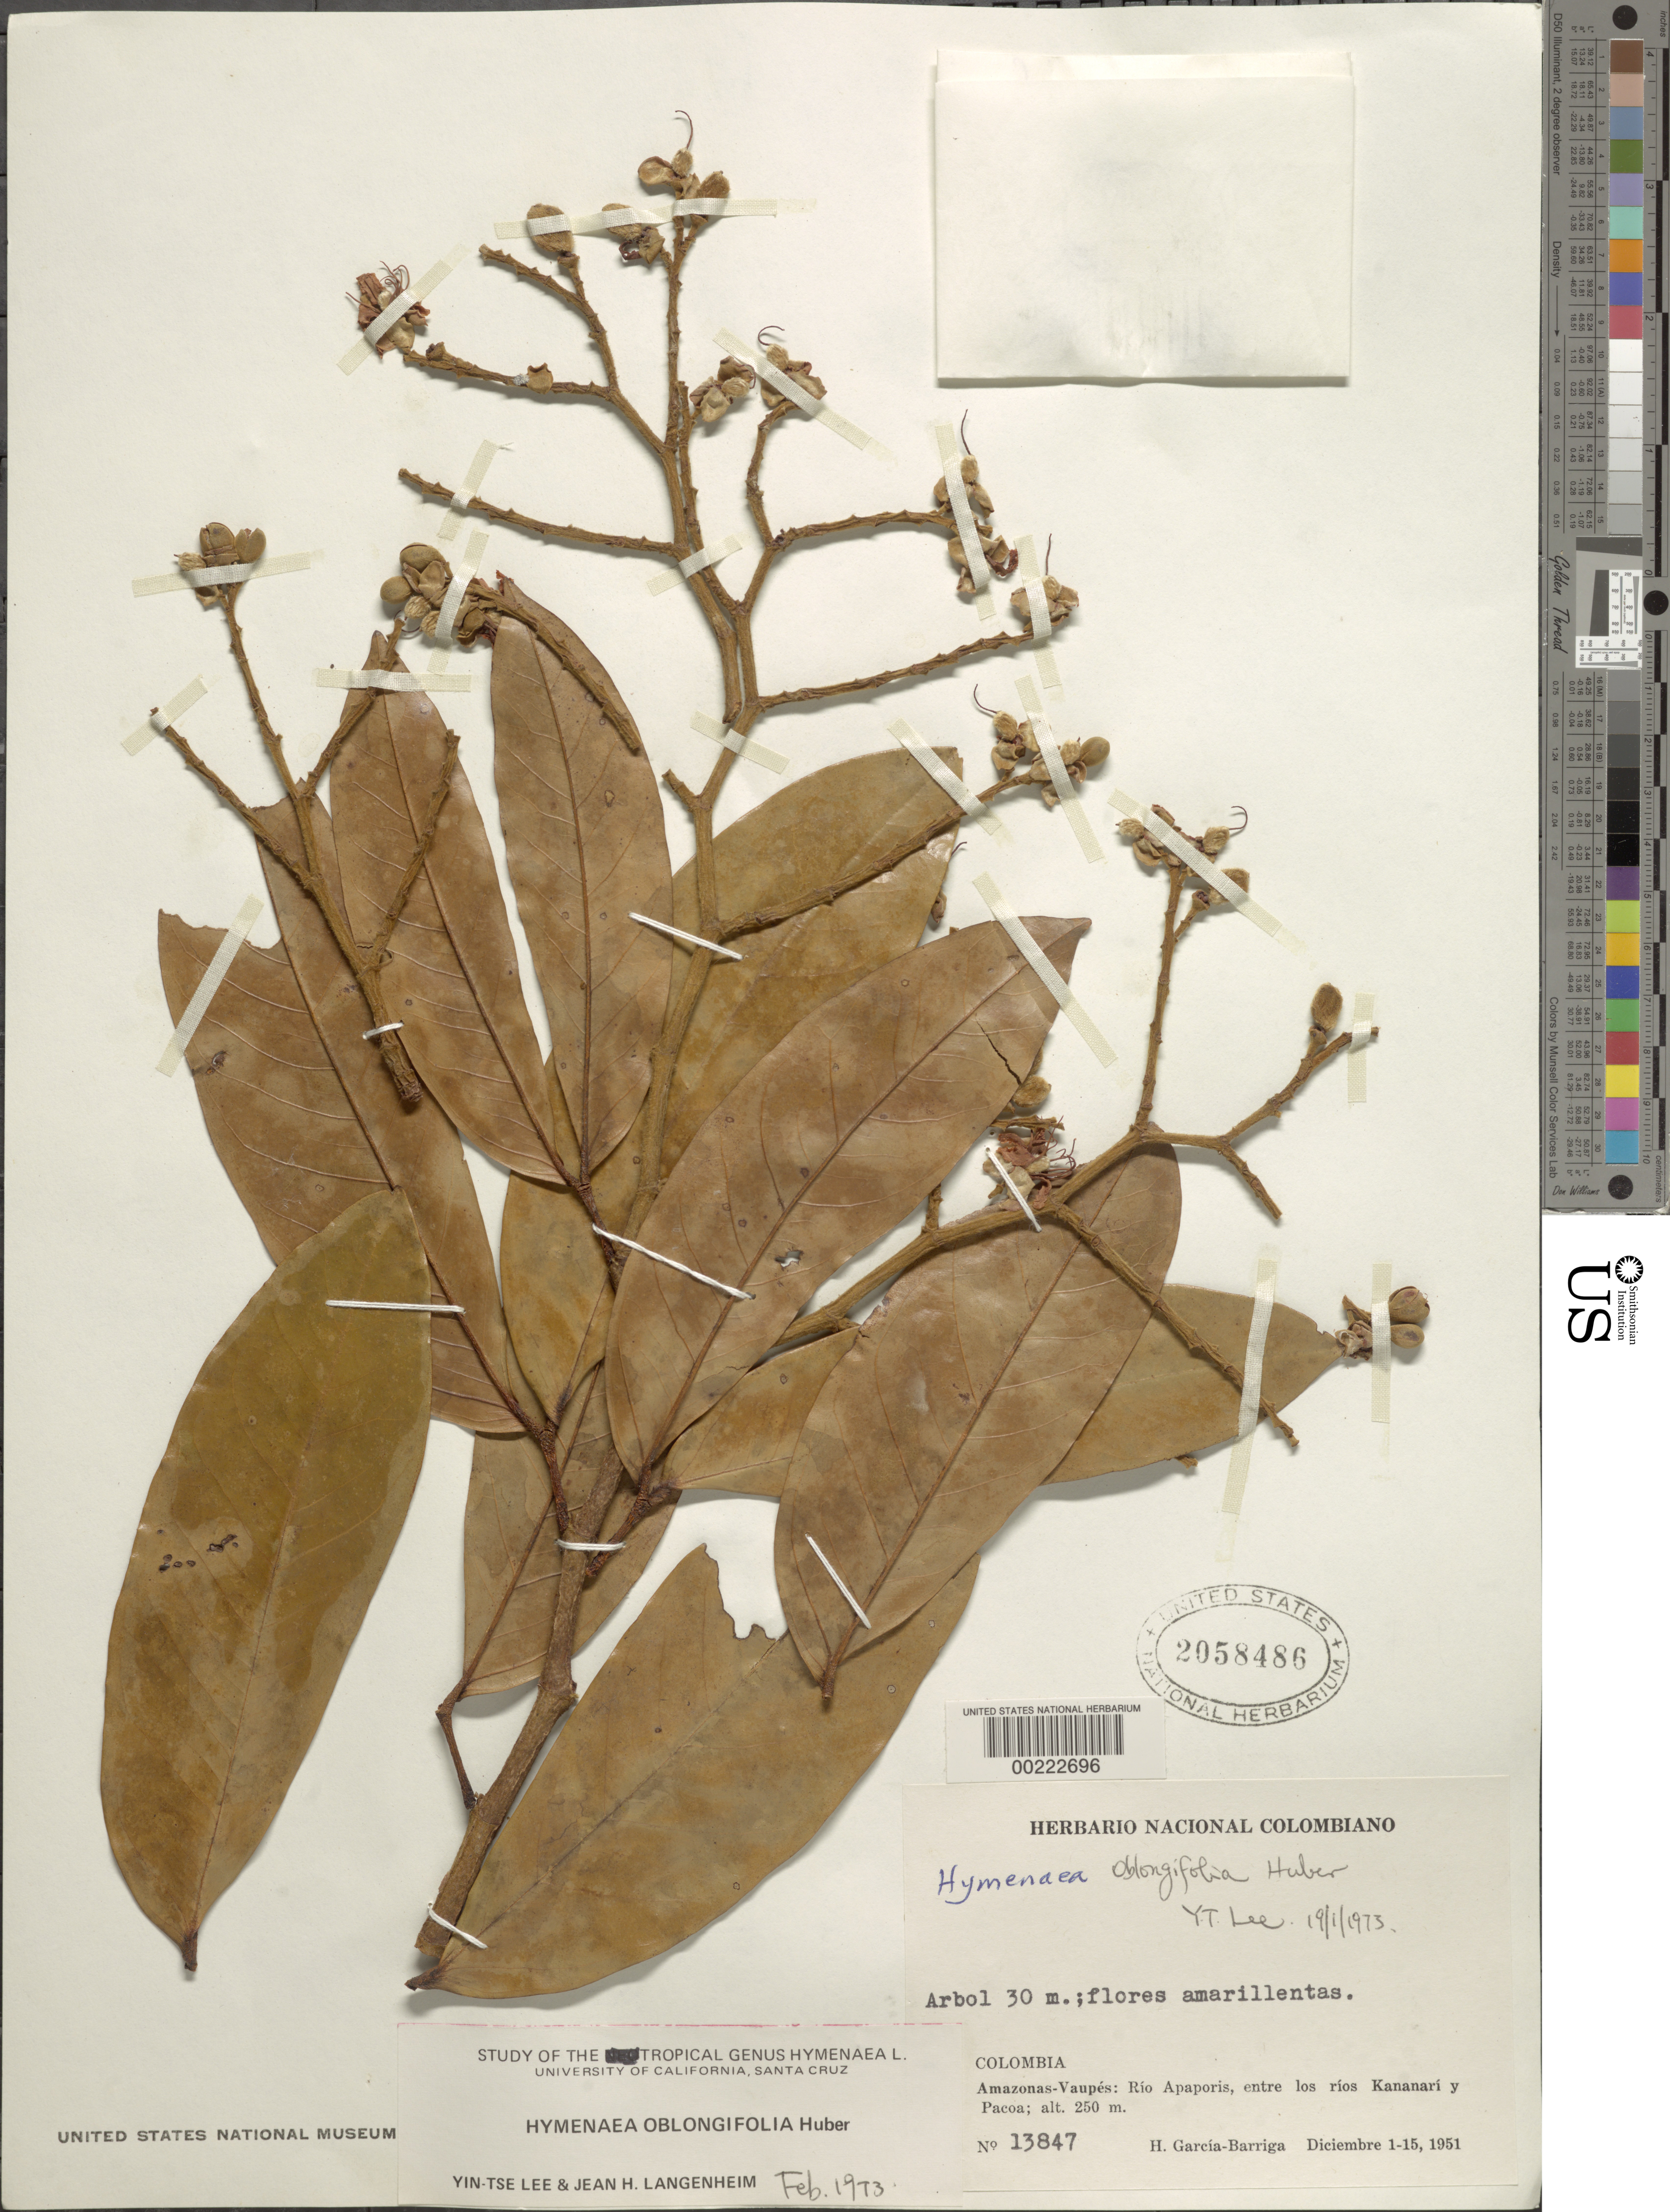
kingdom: Plantae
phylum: Tracheophyta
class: Magnoliopsida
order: Fabales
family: Fabaceae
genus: Hymenaea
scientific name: Hymenaea oblongifolia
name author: Huber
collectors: H. García Barriga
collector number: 13847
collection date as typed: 01 Dec 1951 to 15 Dec 1951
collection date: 1951-12-01/1951-12-15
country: Colombia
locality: Amazonas / Vaupes: Rio Apaporis, between the Rivers Kananari and Pacoa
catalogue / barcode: US 2058486